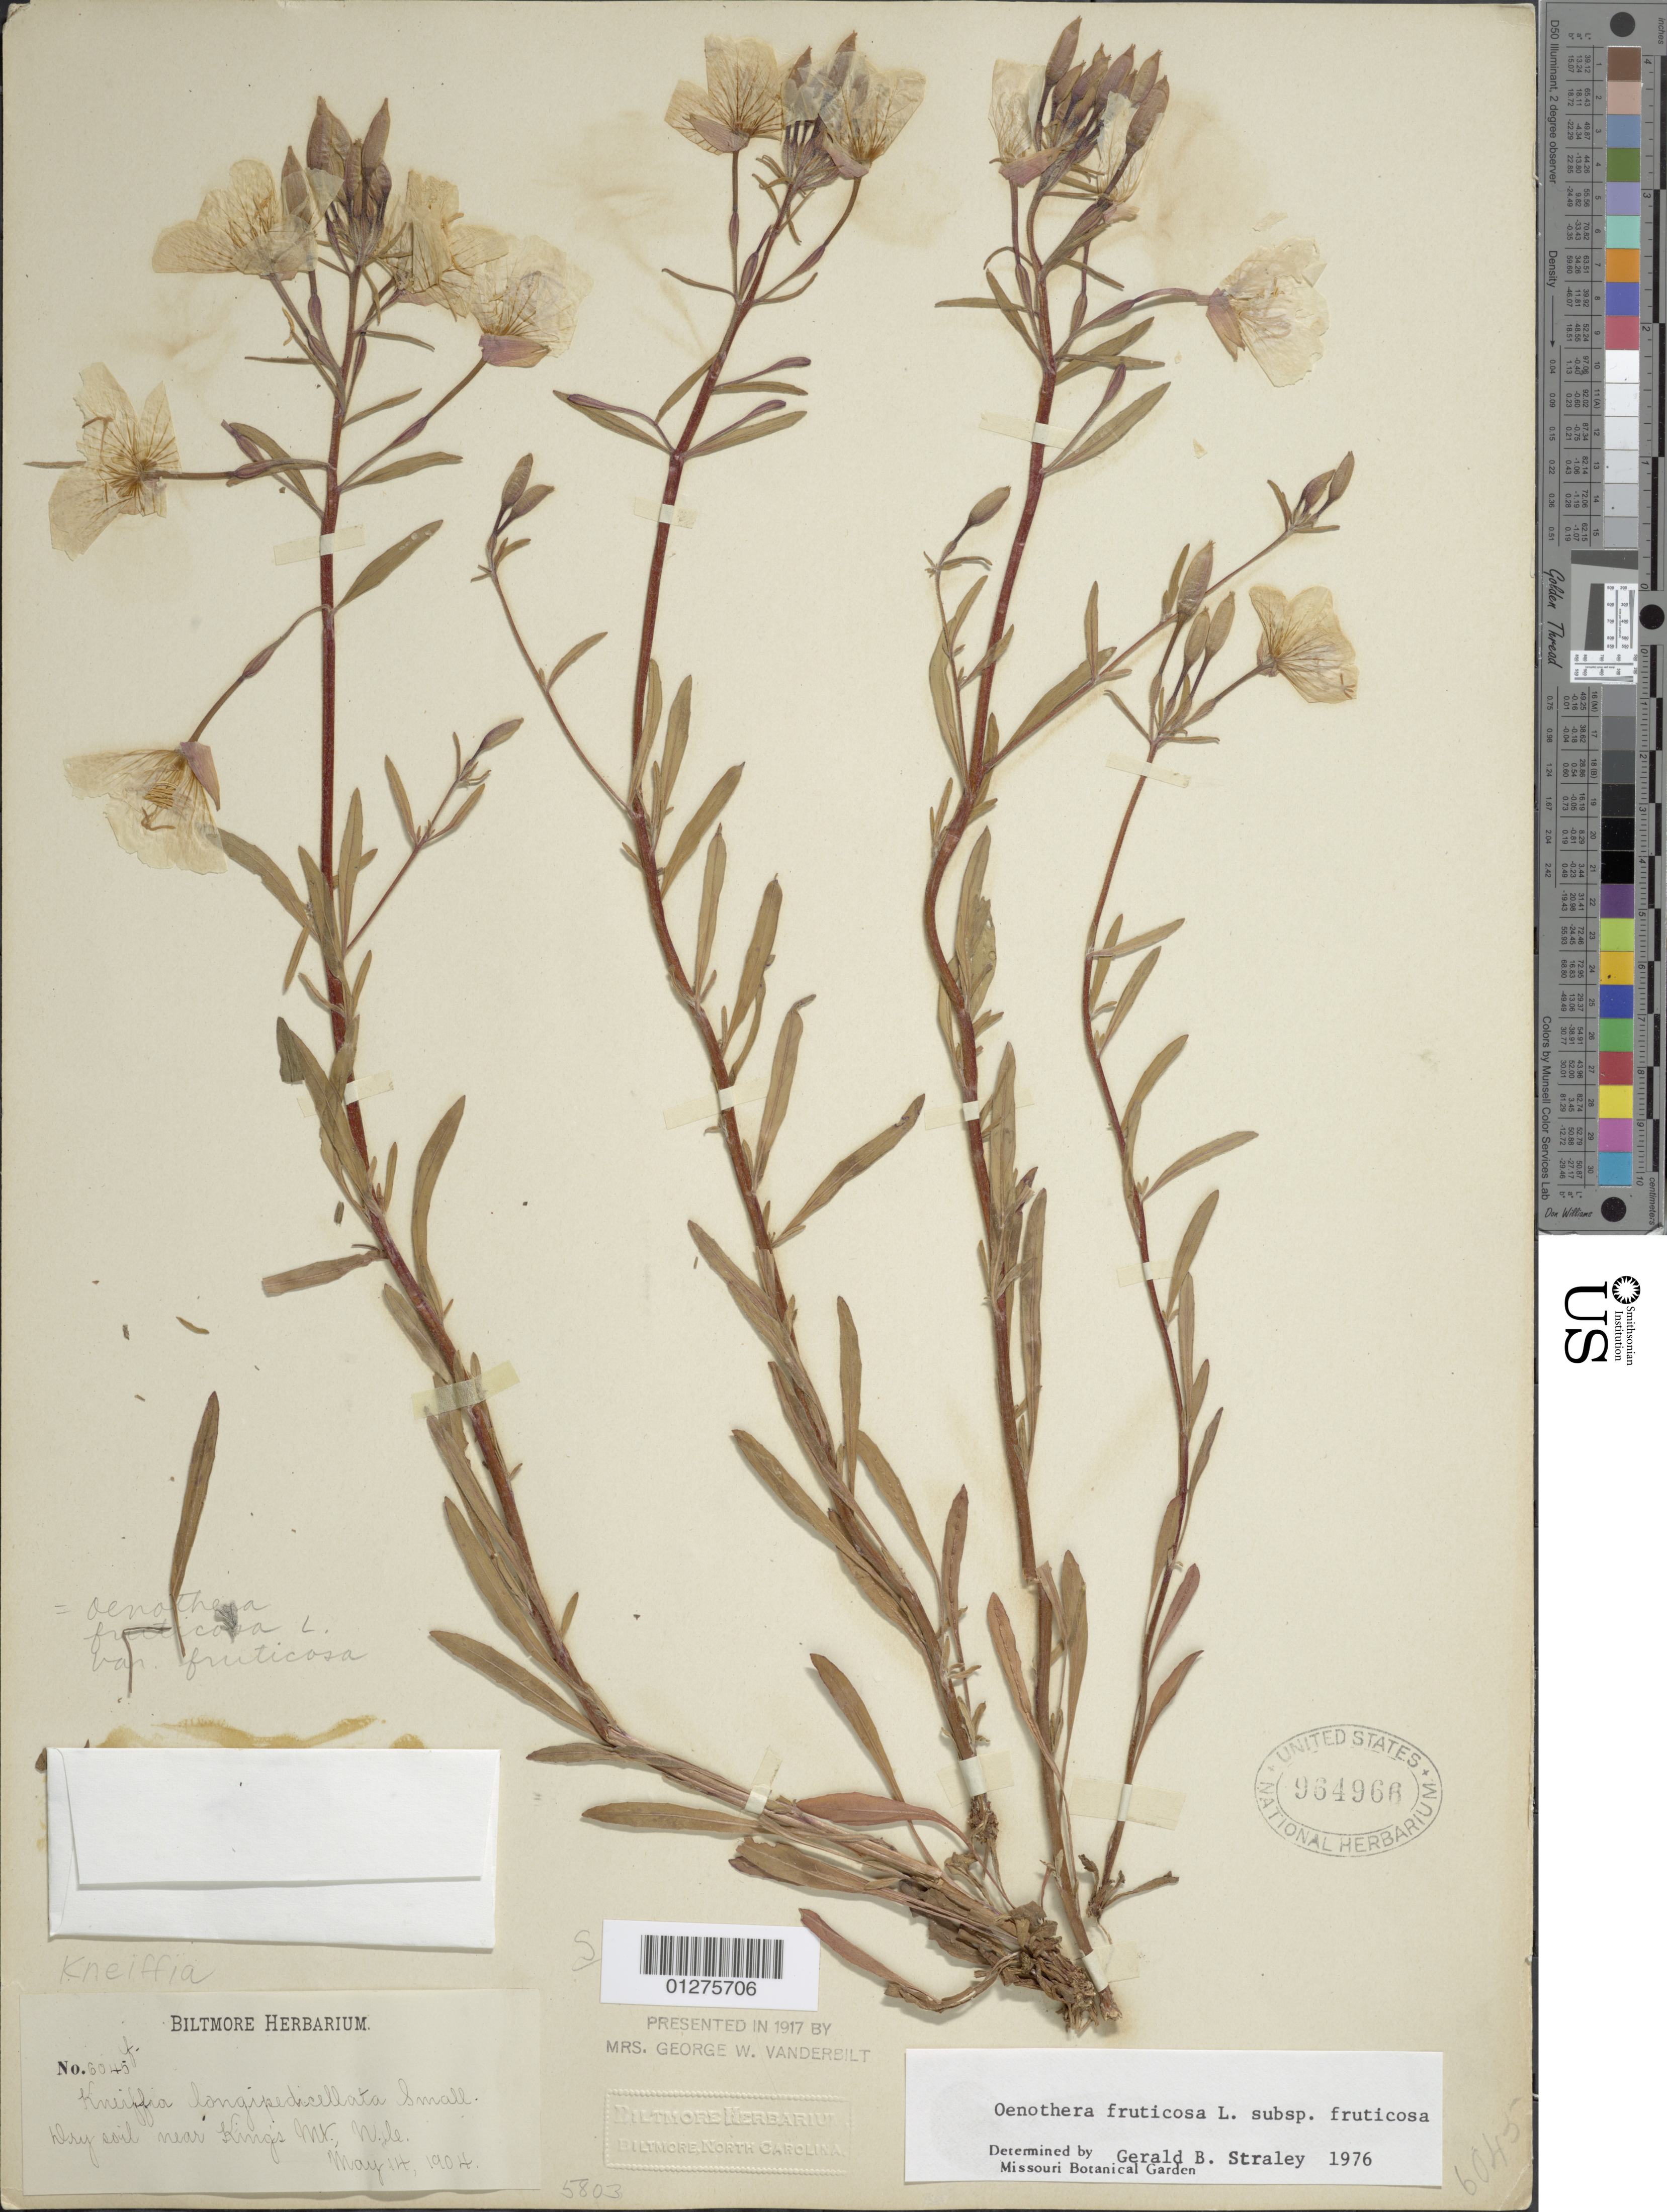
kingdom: Plantae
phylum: Tracheophyta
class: Magnoliopsida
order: Myrtales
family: Onagraceae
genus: Oenothera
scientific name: Oenothera fruticosa subsp. fruticosa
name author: L.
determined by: Straley, G. B.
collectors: ex herb. Biltmore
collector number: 6045 f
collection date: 1904-05-14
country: United States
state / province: North Carolina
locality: Kings Mt.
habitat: Dry soil.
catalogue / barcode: US 964966